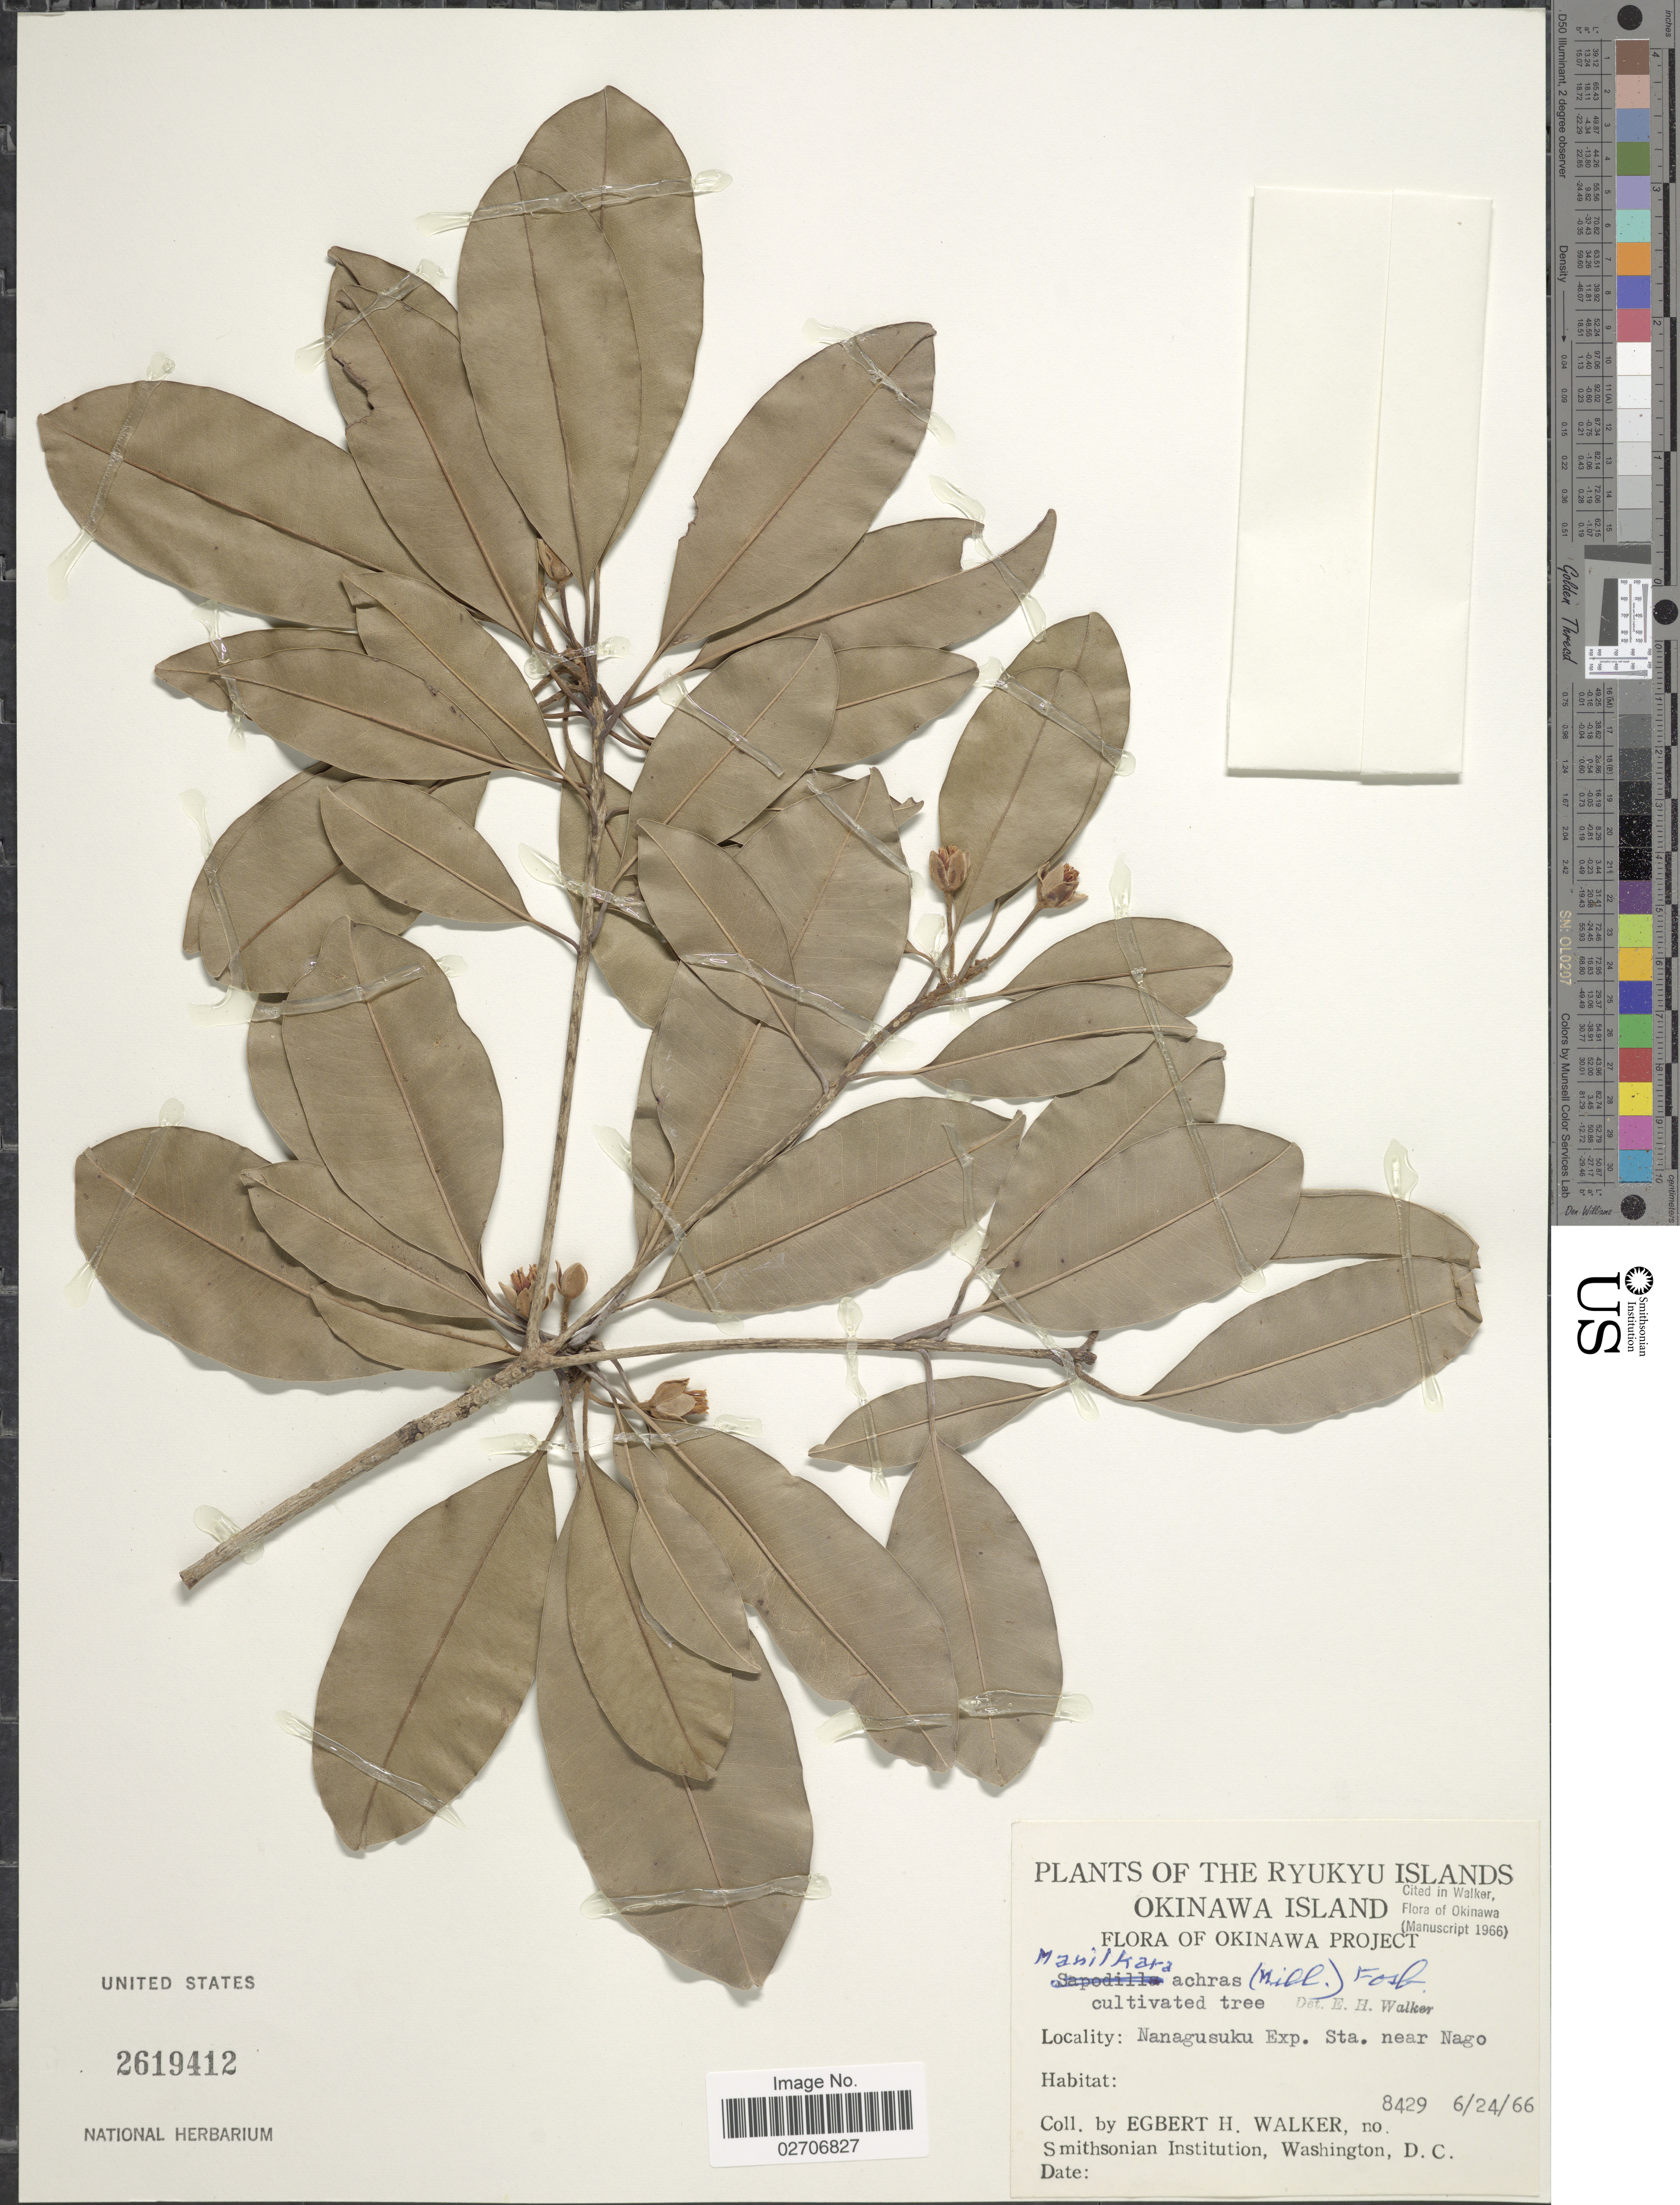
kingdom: Plantae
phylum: Tracheophyta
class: Magnoliopsida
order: Ericales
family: Sapotaceae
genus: Manilkara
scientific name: Manilkara achras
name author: (Mill.) Fosberg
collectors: E. H. Walker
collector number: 8429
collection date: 1966-06-24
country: Japan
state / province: Okinawa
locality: Ryukyu Islands, Okinwa Island, Nanagusku Exp. Sta. near Nago.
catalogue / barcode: US 2619412